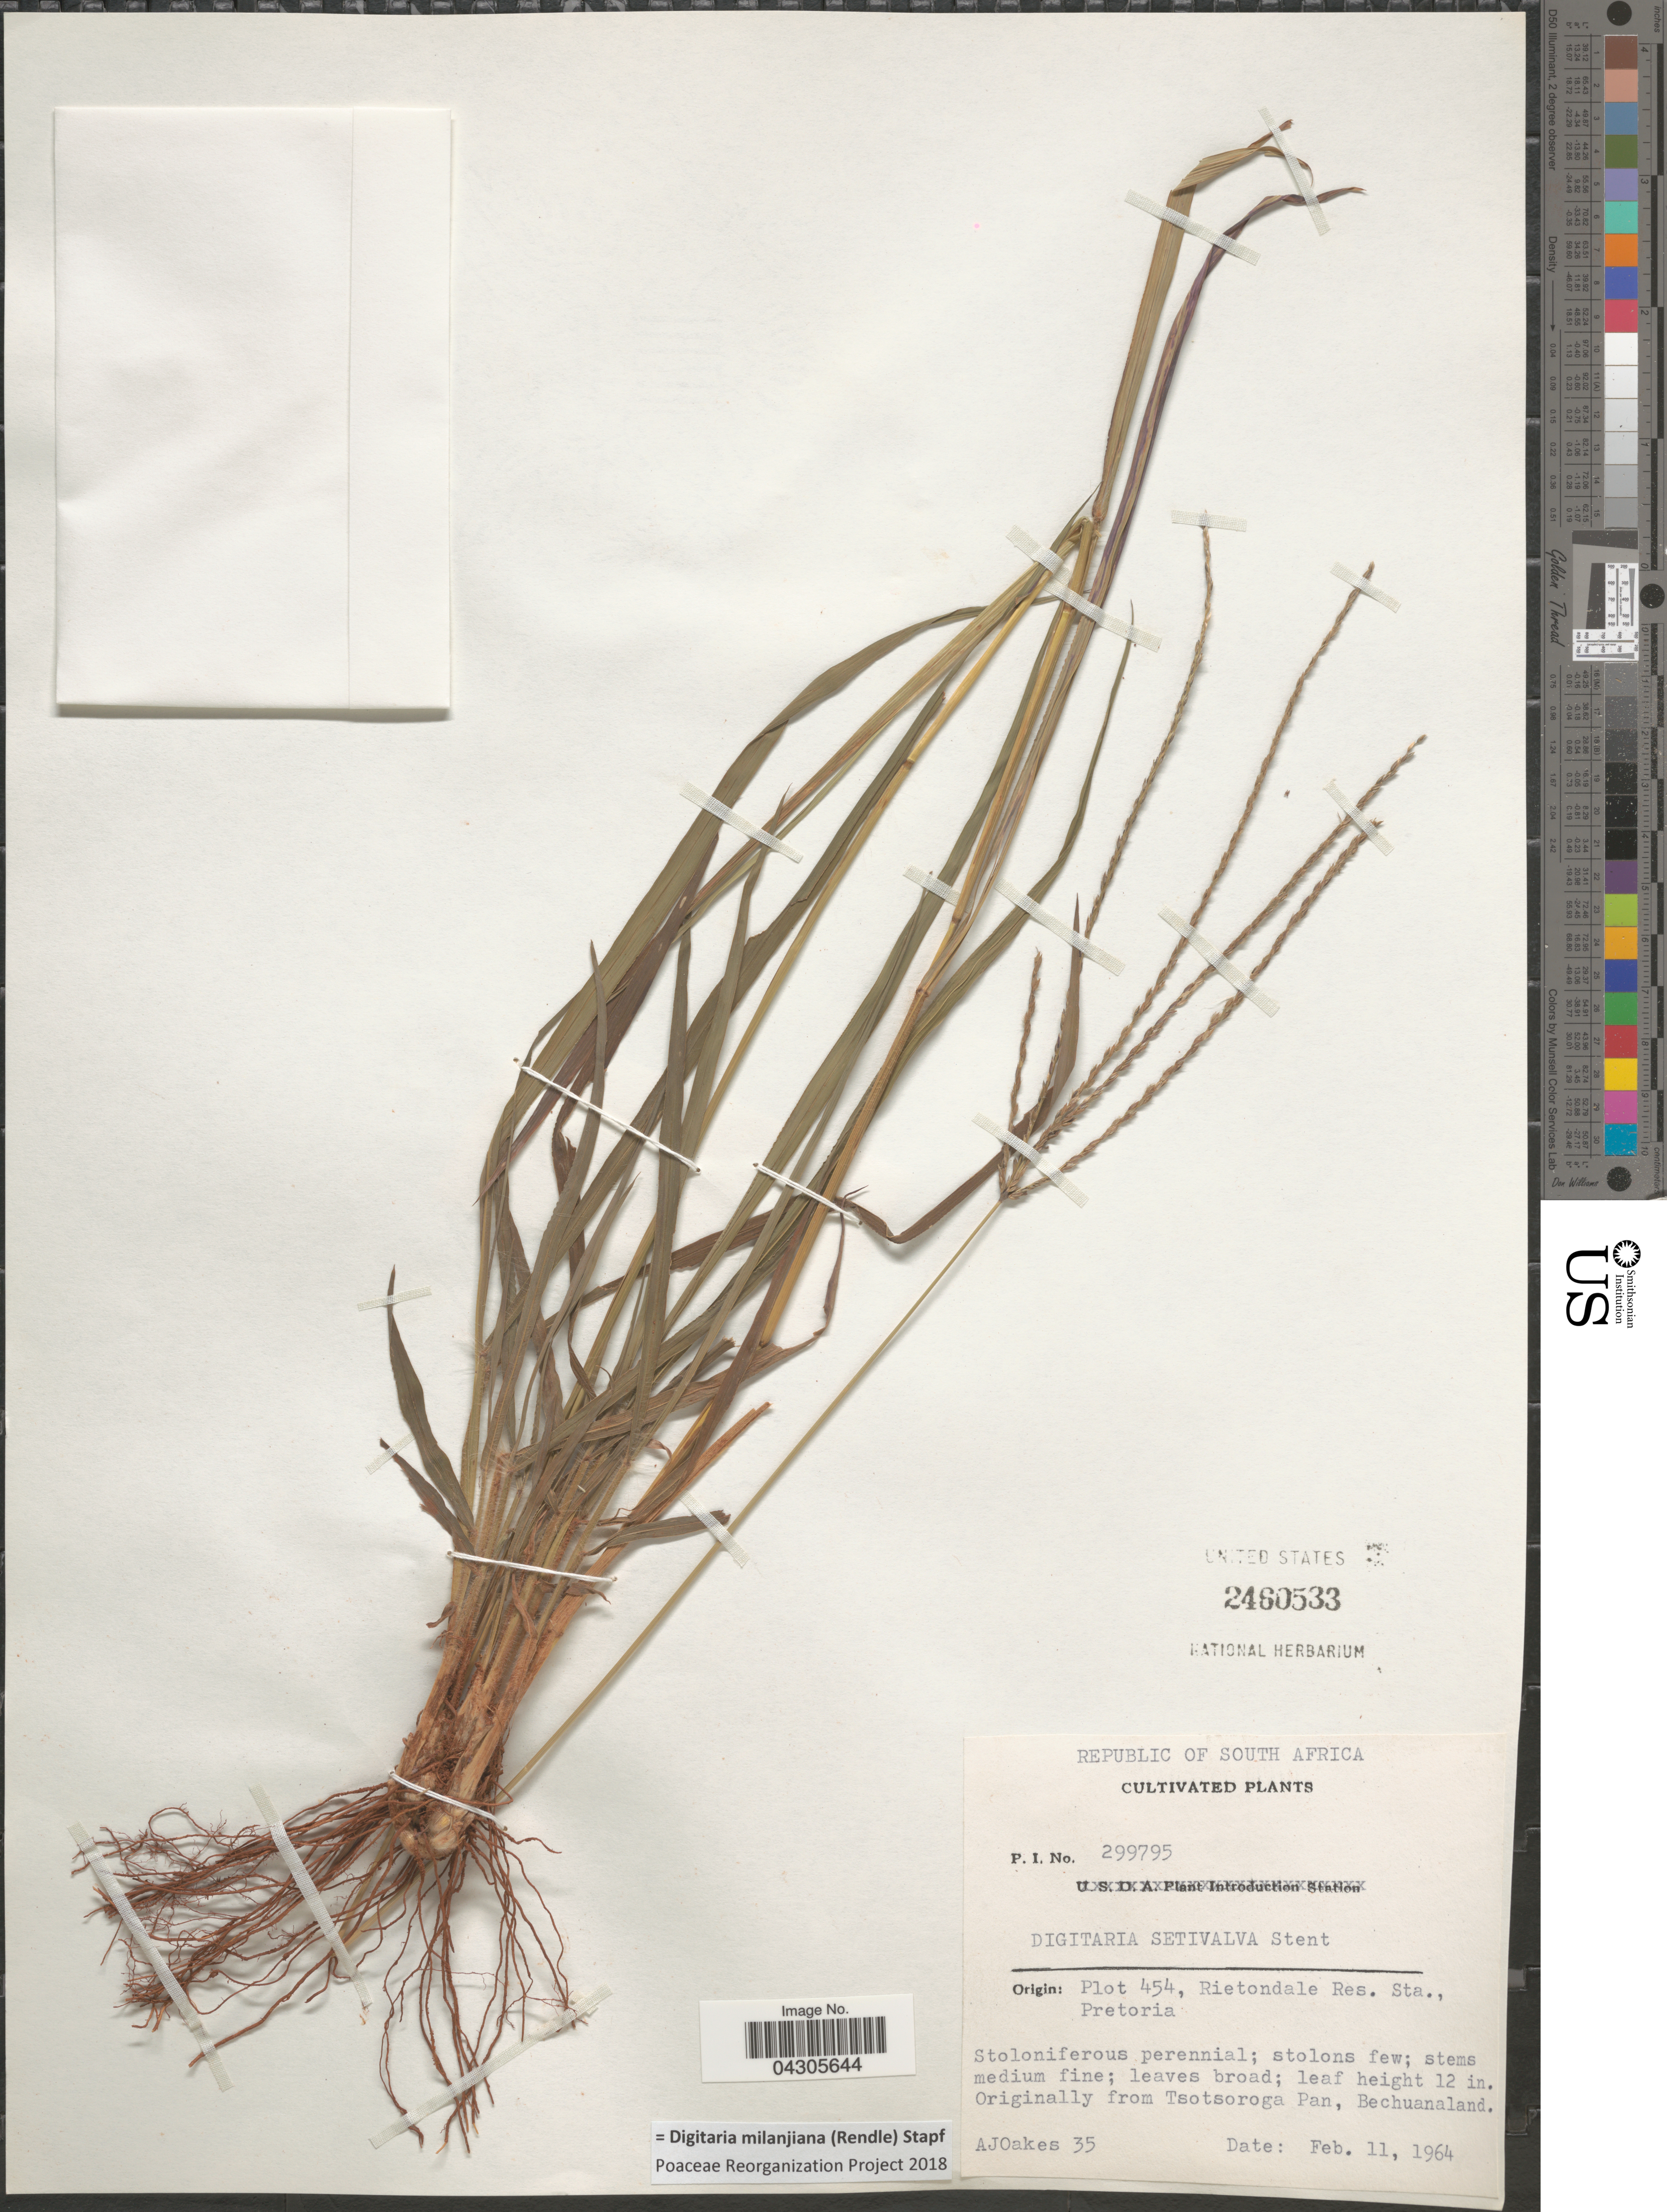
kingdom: Plantae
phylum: Tracheophyta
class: Liliopsida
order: Poales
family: Poaceae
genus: Digitaria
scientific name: Digitaria milanjiana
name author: (Rendle) Stapf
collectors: A. Oakes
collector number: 35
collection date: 1964-02-11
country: South Africa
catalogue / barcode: US 2460533